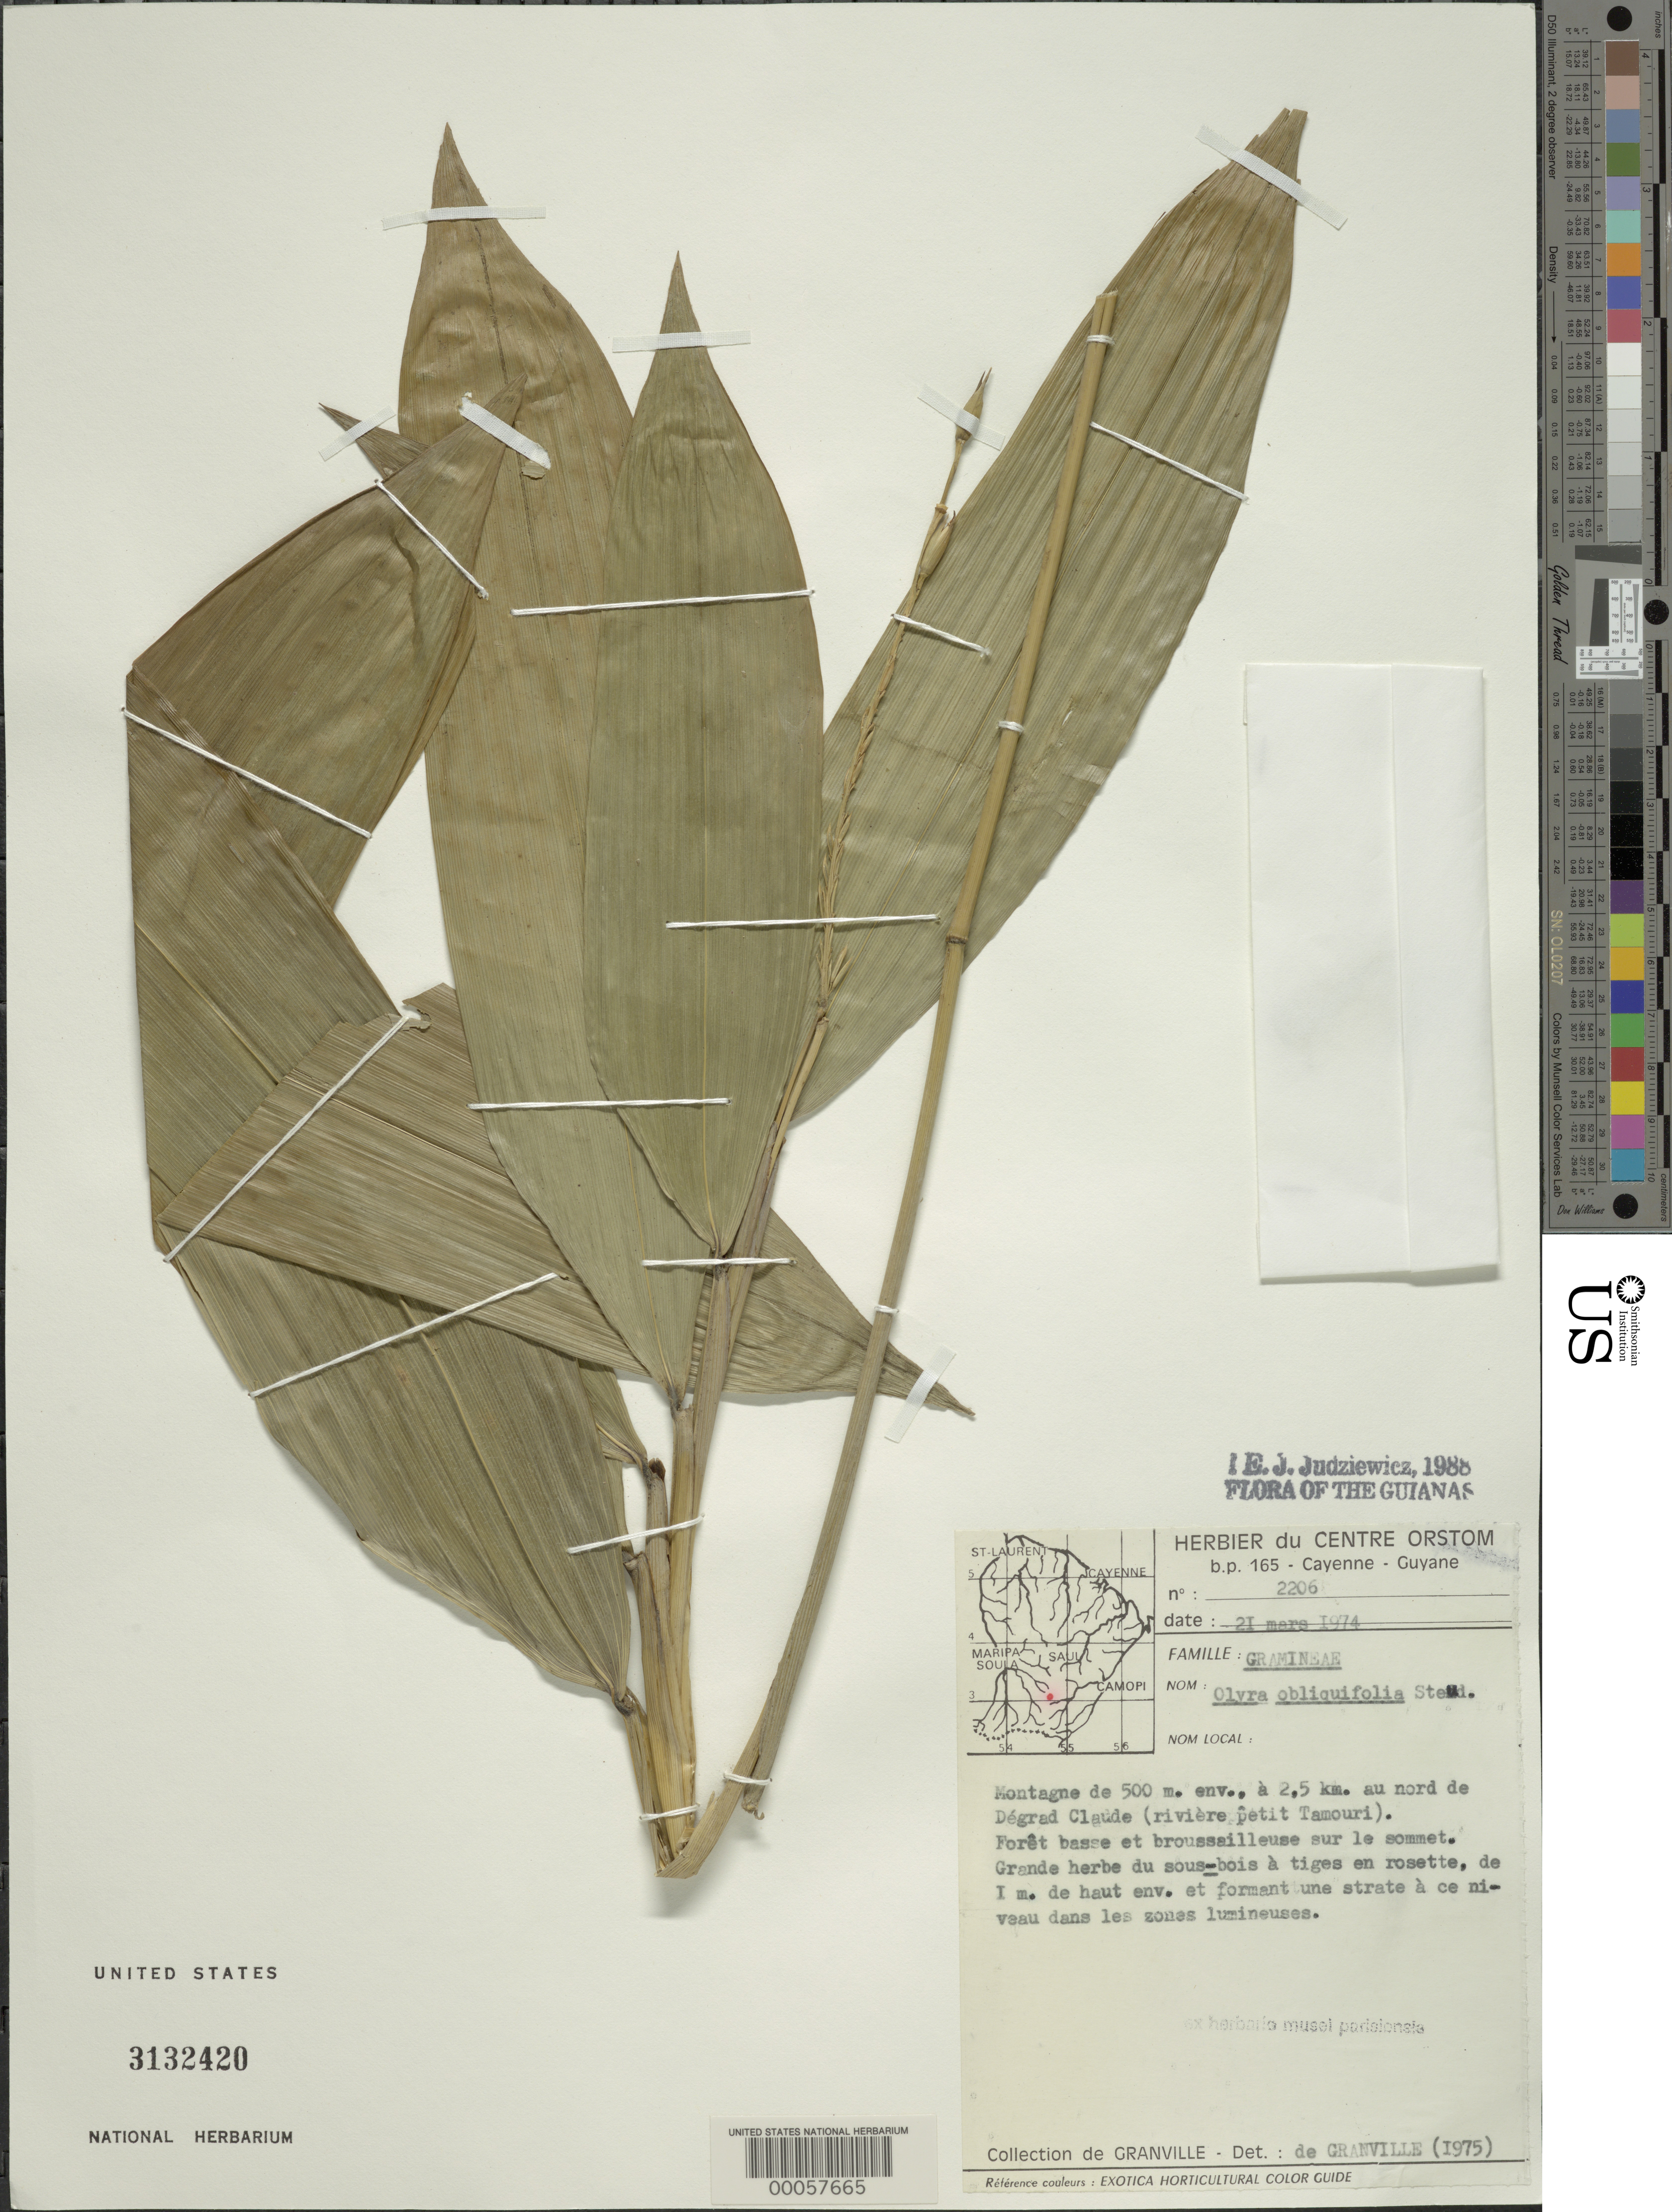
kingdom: Plantae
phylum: Tracheophyta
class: Liliopsida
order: Poales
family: Poaceae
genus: Olyra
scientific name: Olyra obliquifolia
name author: Steud.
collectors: J.-J. de Granville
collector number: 2206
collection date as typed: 21 Mar 1974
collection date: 1974-03-21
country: French Guiana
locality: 2.5 km to the north of degrad claude (riviere petit tamouri)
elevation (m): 500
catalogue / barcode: US 3132420